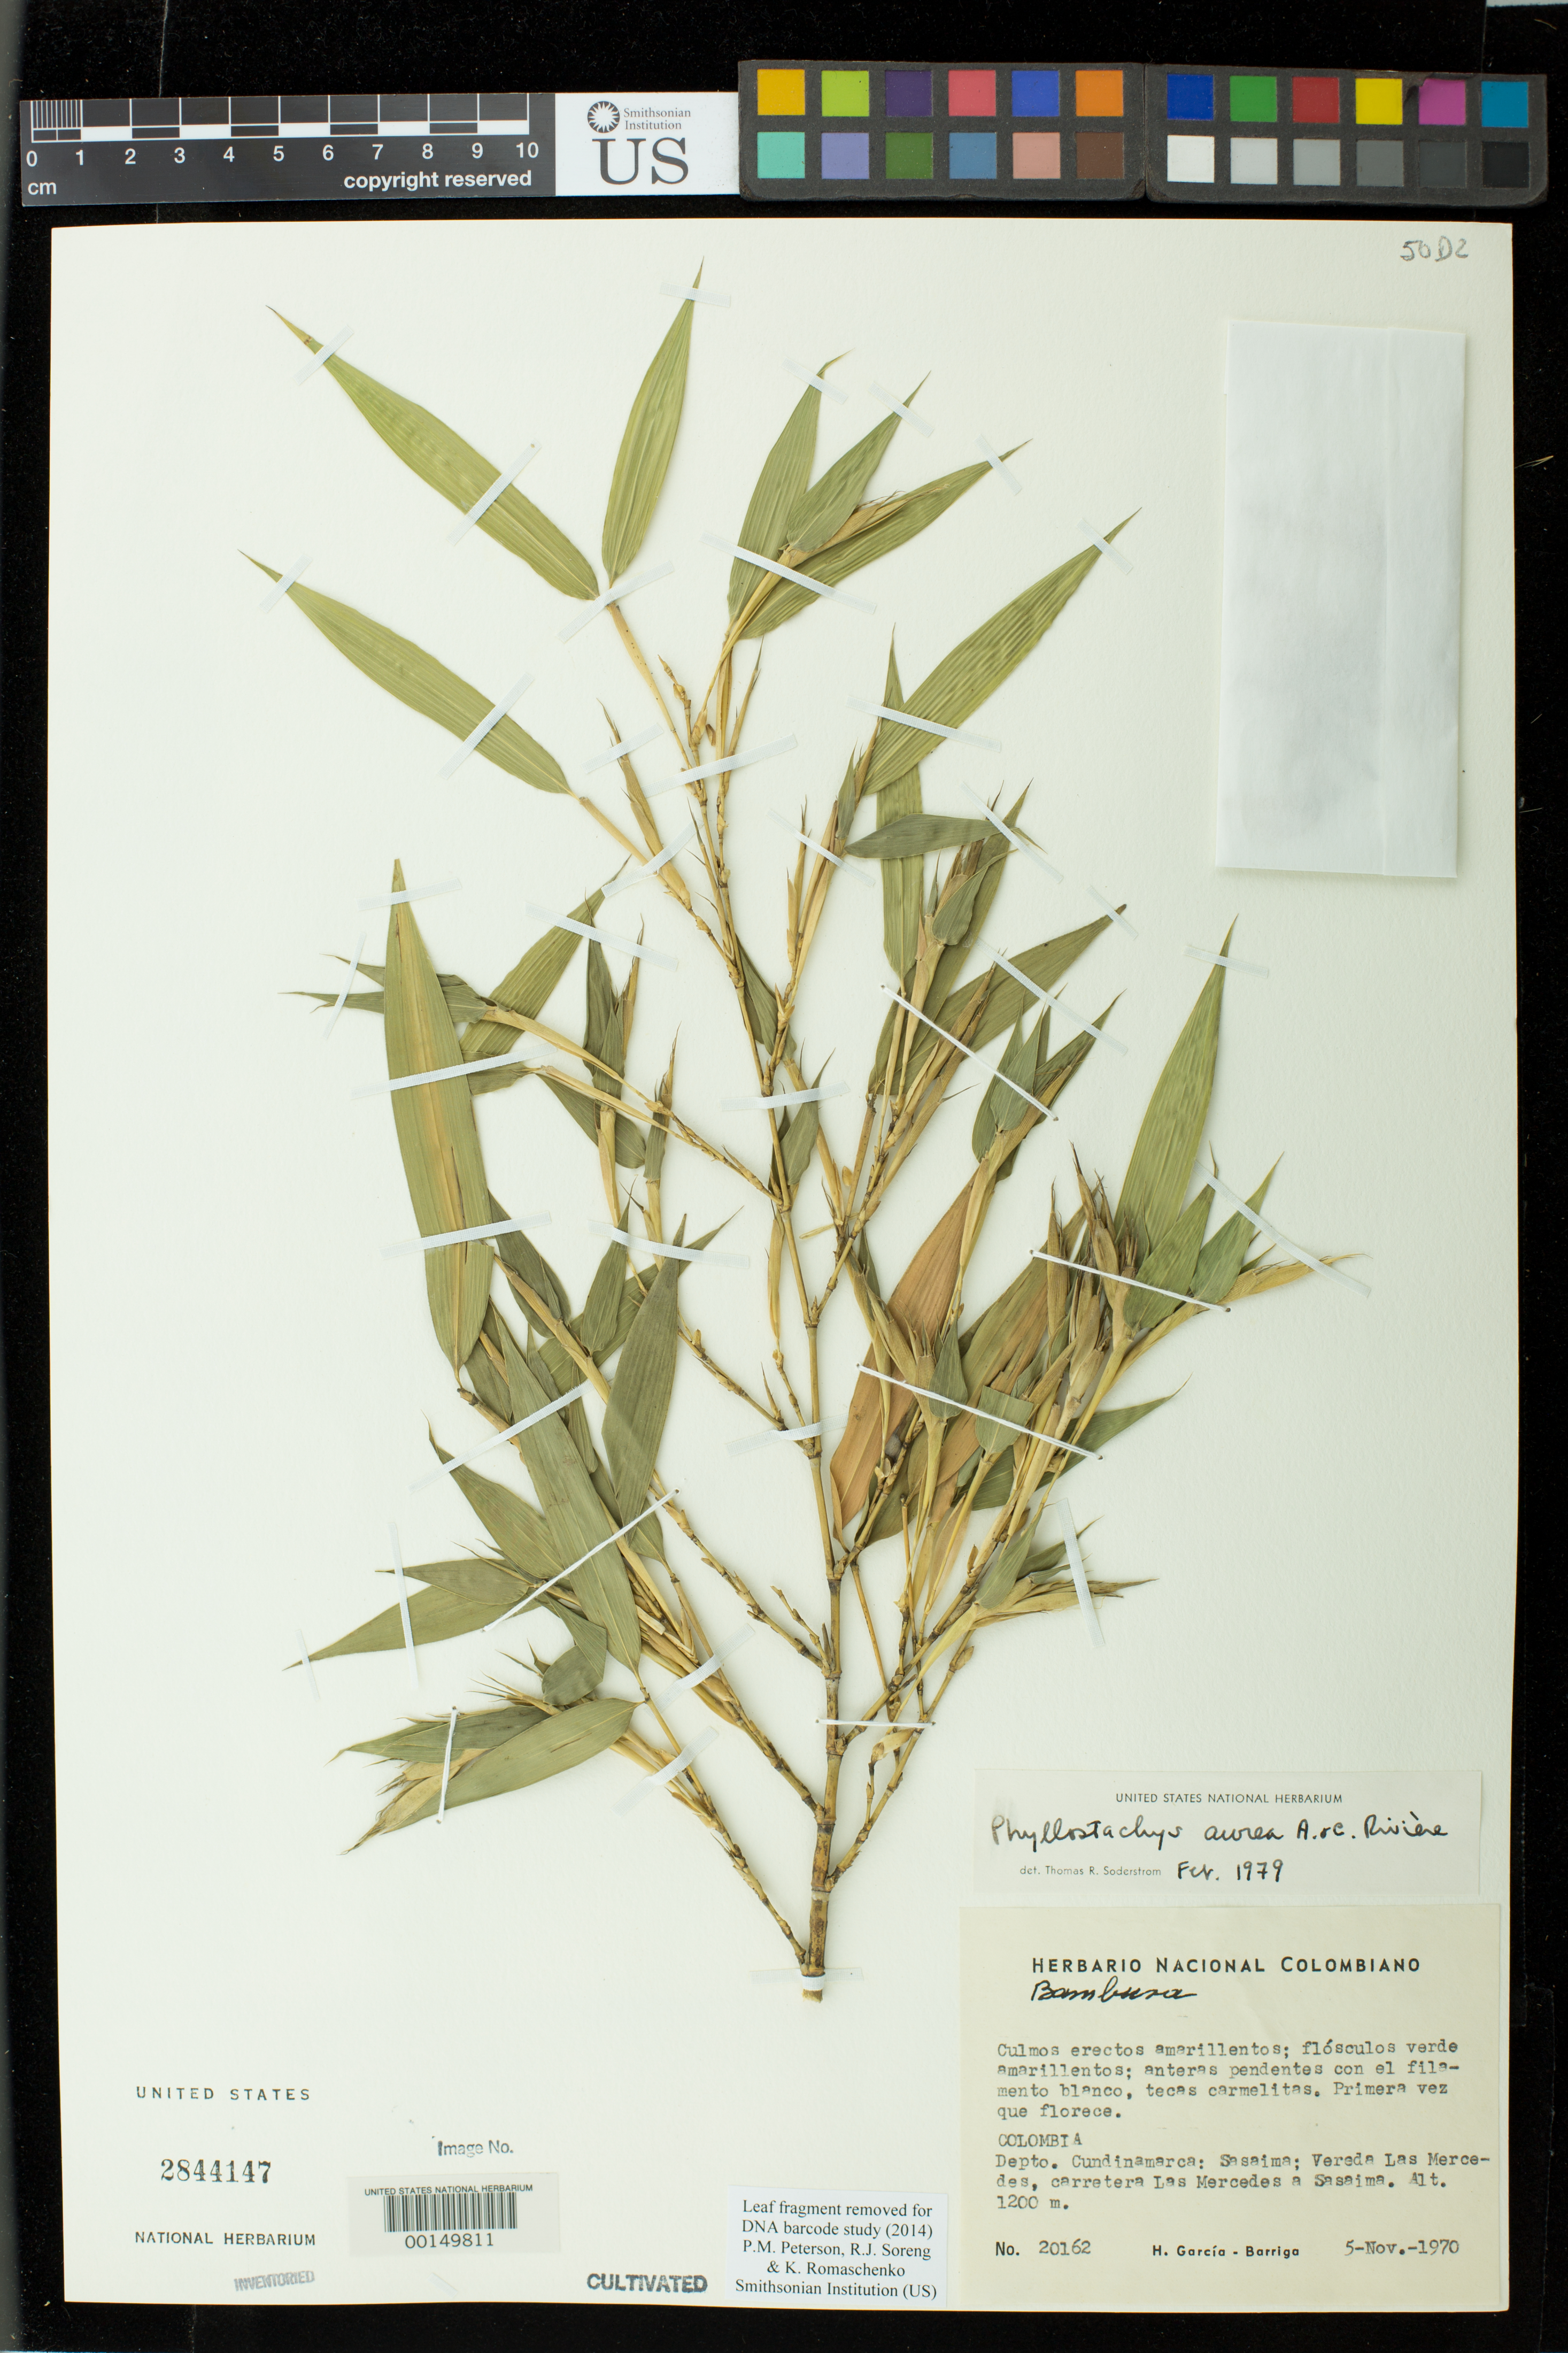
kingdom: Plantae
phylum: Tracheophyta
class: Liliopsida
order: Poales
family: Poaceae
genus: Phyllostachys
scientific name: Phyllostachys aurea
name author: Rivière & C. Rivière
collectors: H. García Barriga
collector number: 20162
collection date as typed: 05 Nov 1970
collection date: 1970-11-05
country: Colombia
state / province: Cundinamarca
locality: Sasaima, Vereda las Mercedes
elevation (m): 1200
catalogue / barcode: US 2844147